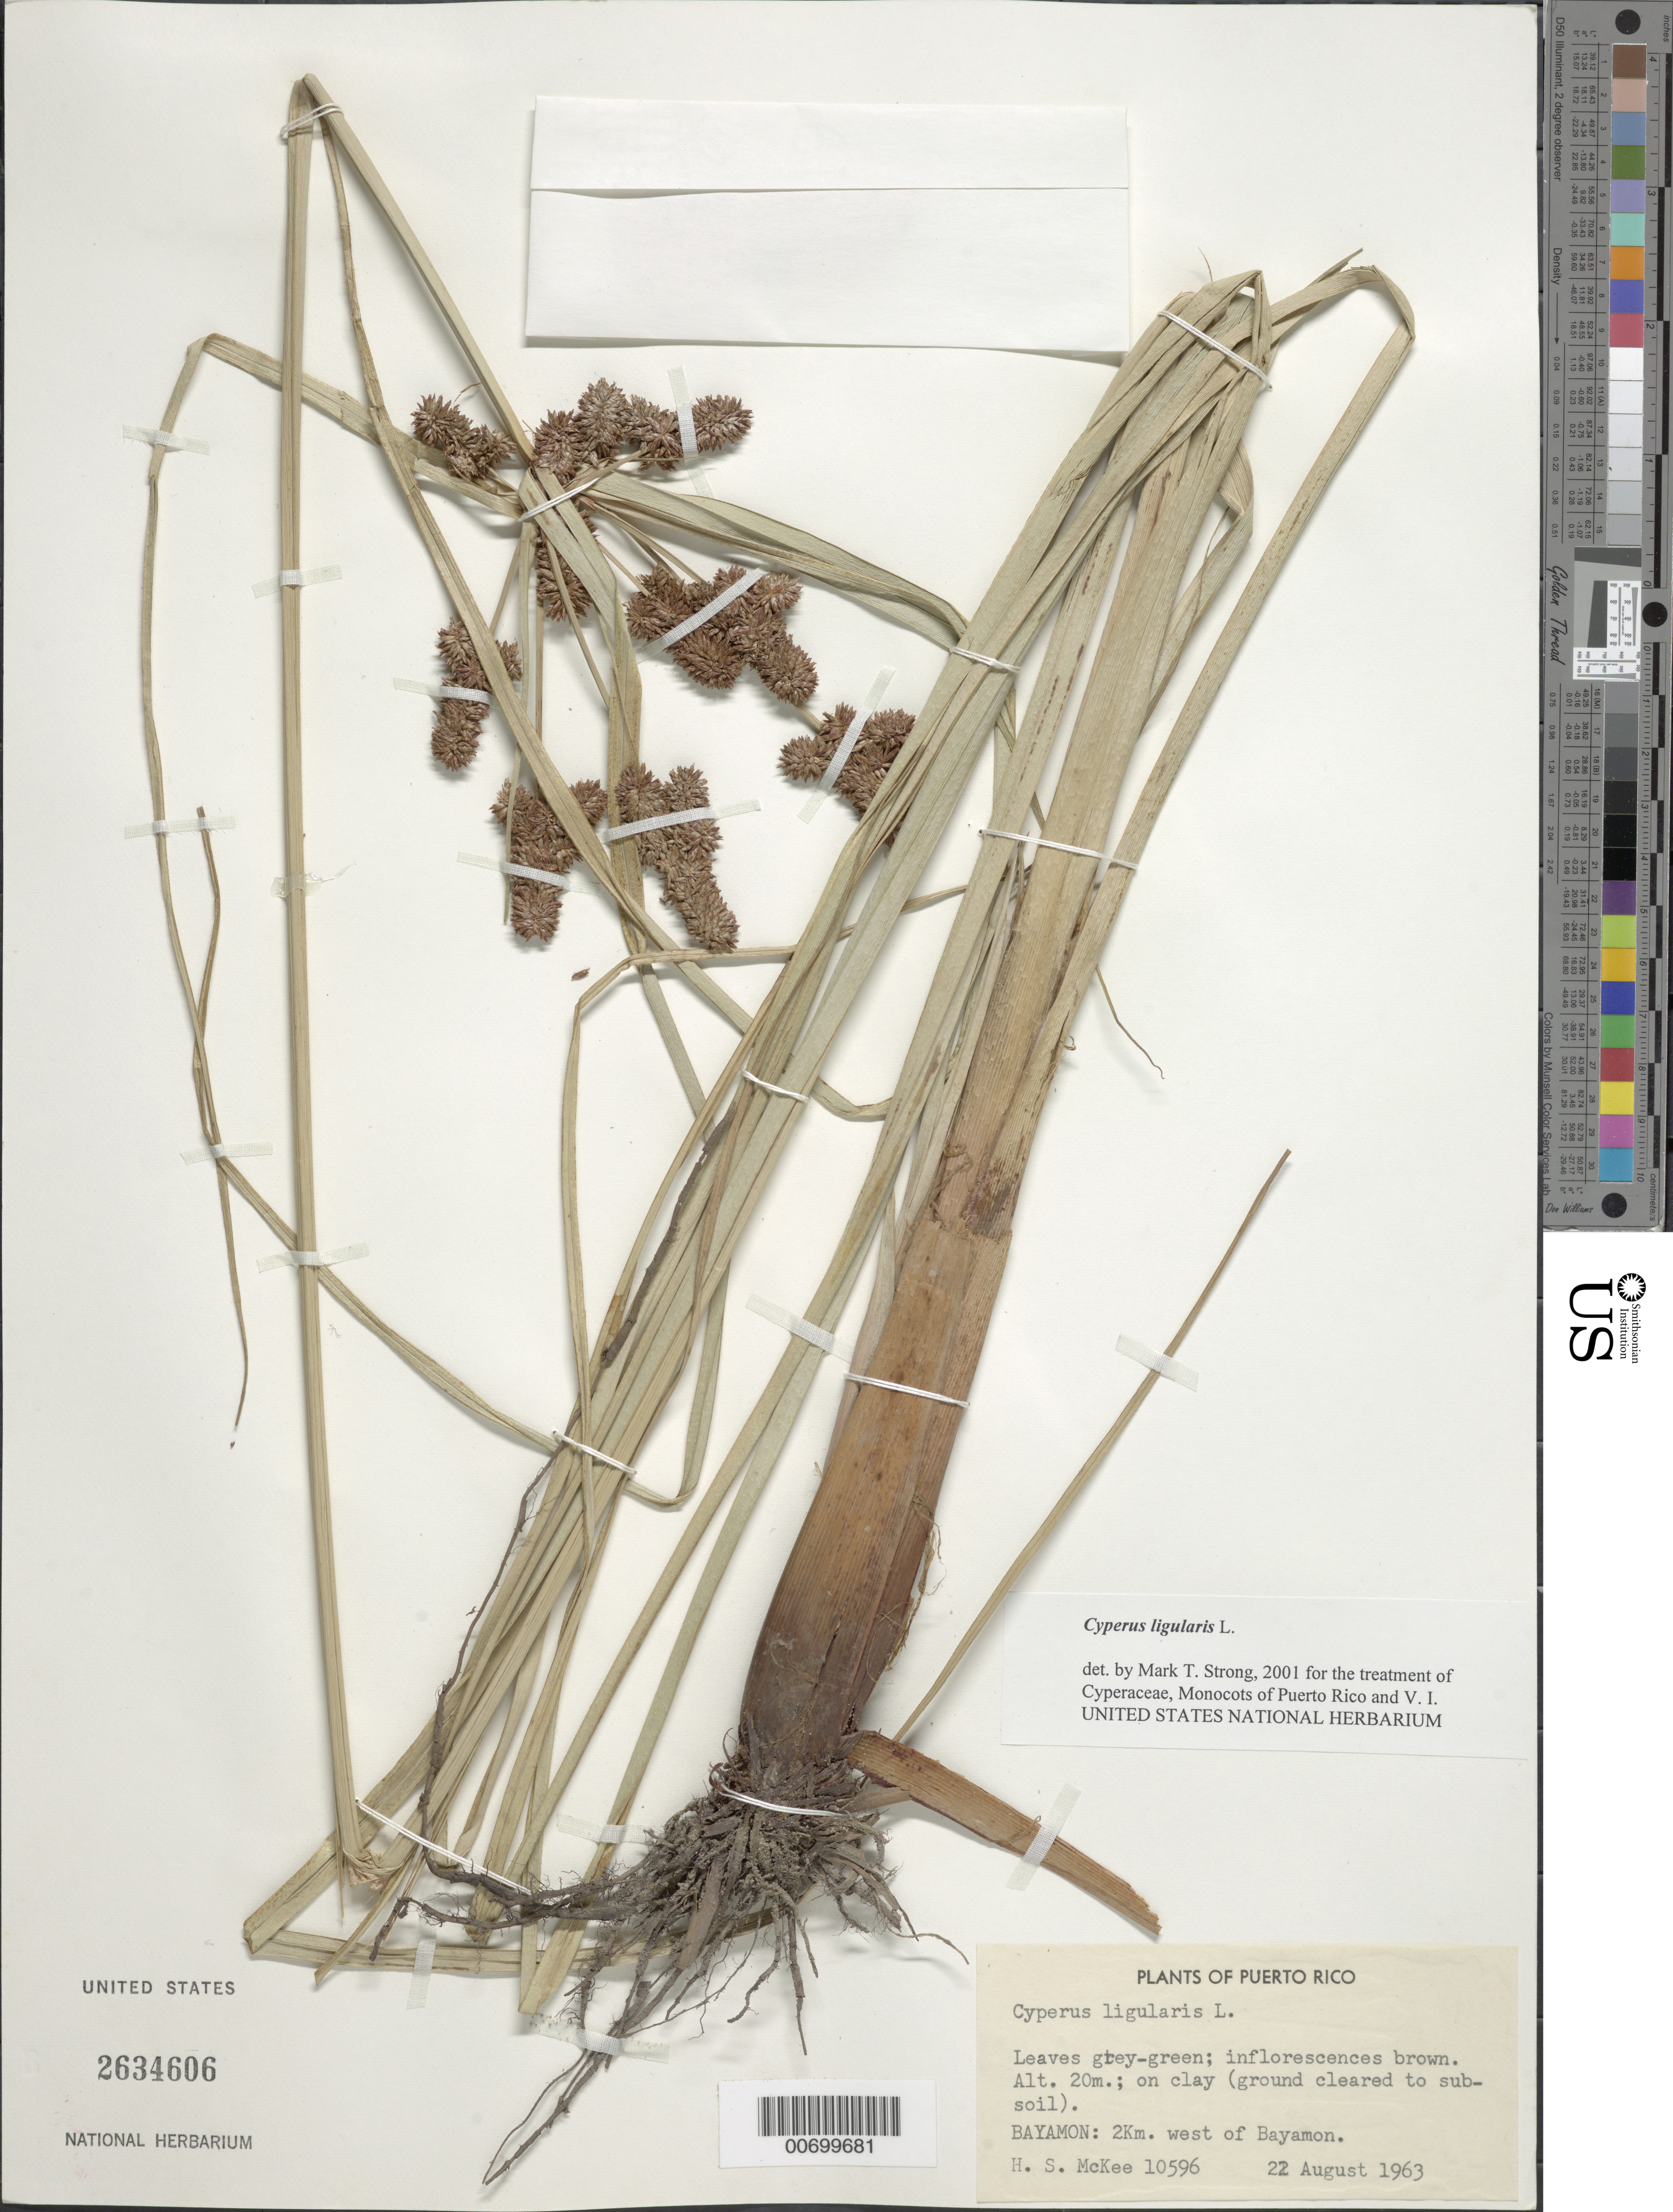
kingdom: Plantae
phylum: Tracheophyta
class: Liliopsida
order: Poales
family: Cyperaceae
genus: Cyperus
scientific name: Cyperus ligularis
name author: L.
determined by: Strong, M. T., (US), Smithsonian Institution - National Museum of Natural History (UNITED STATES)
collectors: H. S. McKee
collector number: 10596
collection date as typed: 22 Aug 1963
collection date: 1963-08-22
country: Puerto Rico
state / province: Bayamón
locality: Bayamón: 2 km W of Bayamón.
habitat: Ground cleared to subsoil.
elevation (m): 20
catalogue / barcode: US 2634606